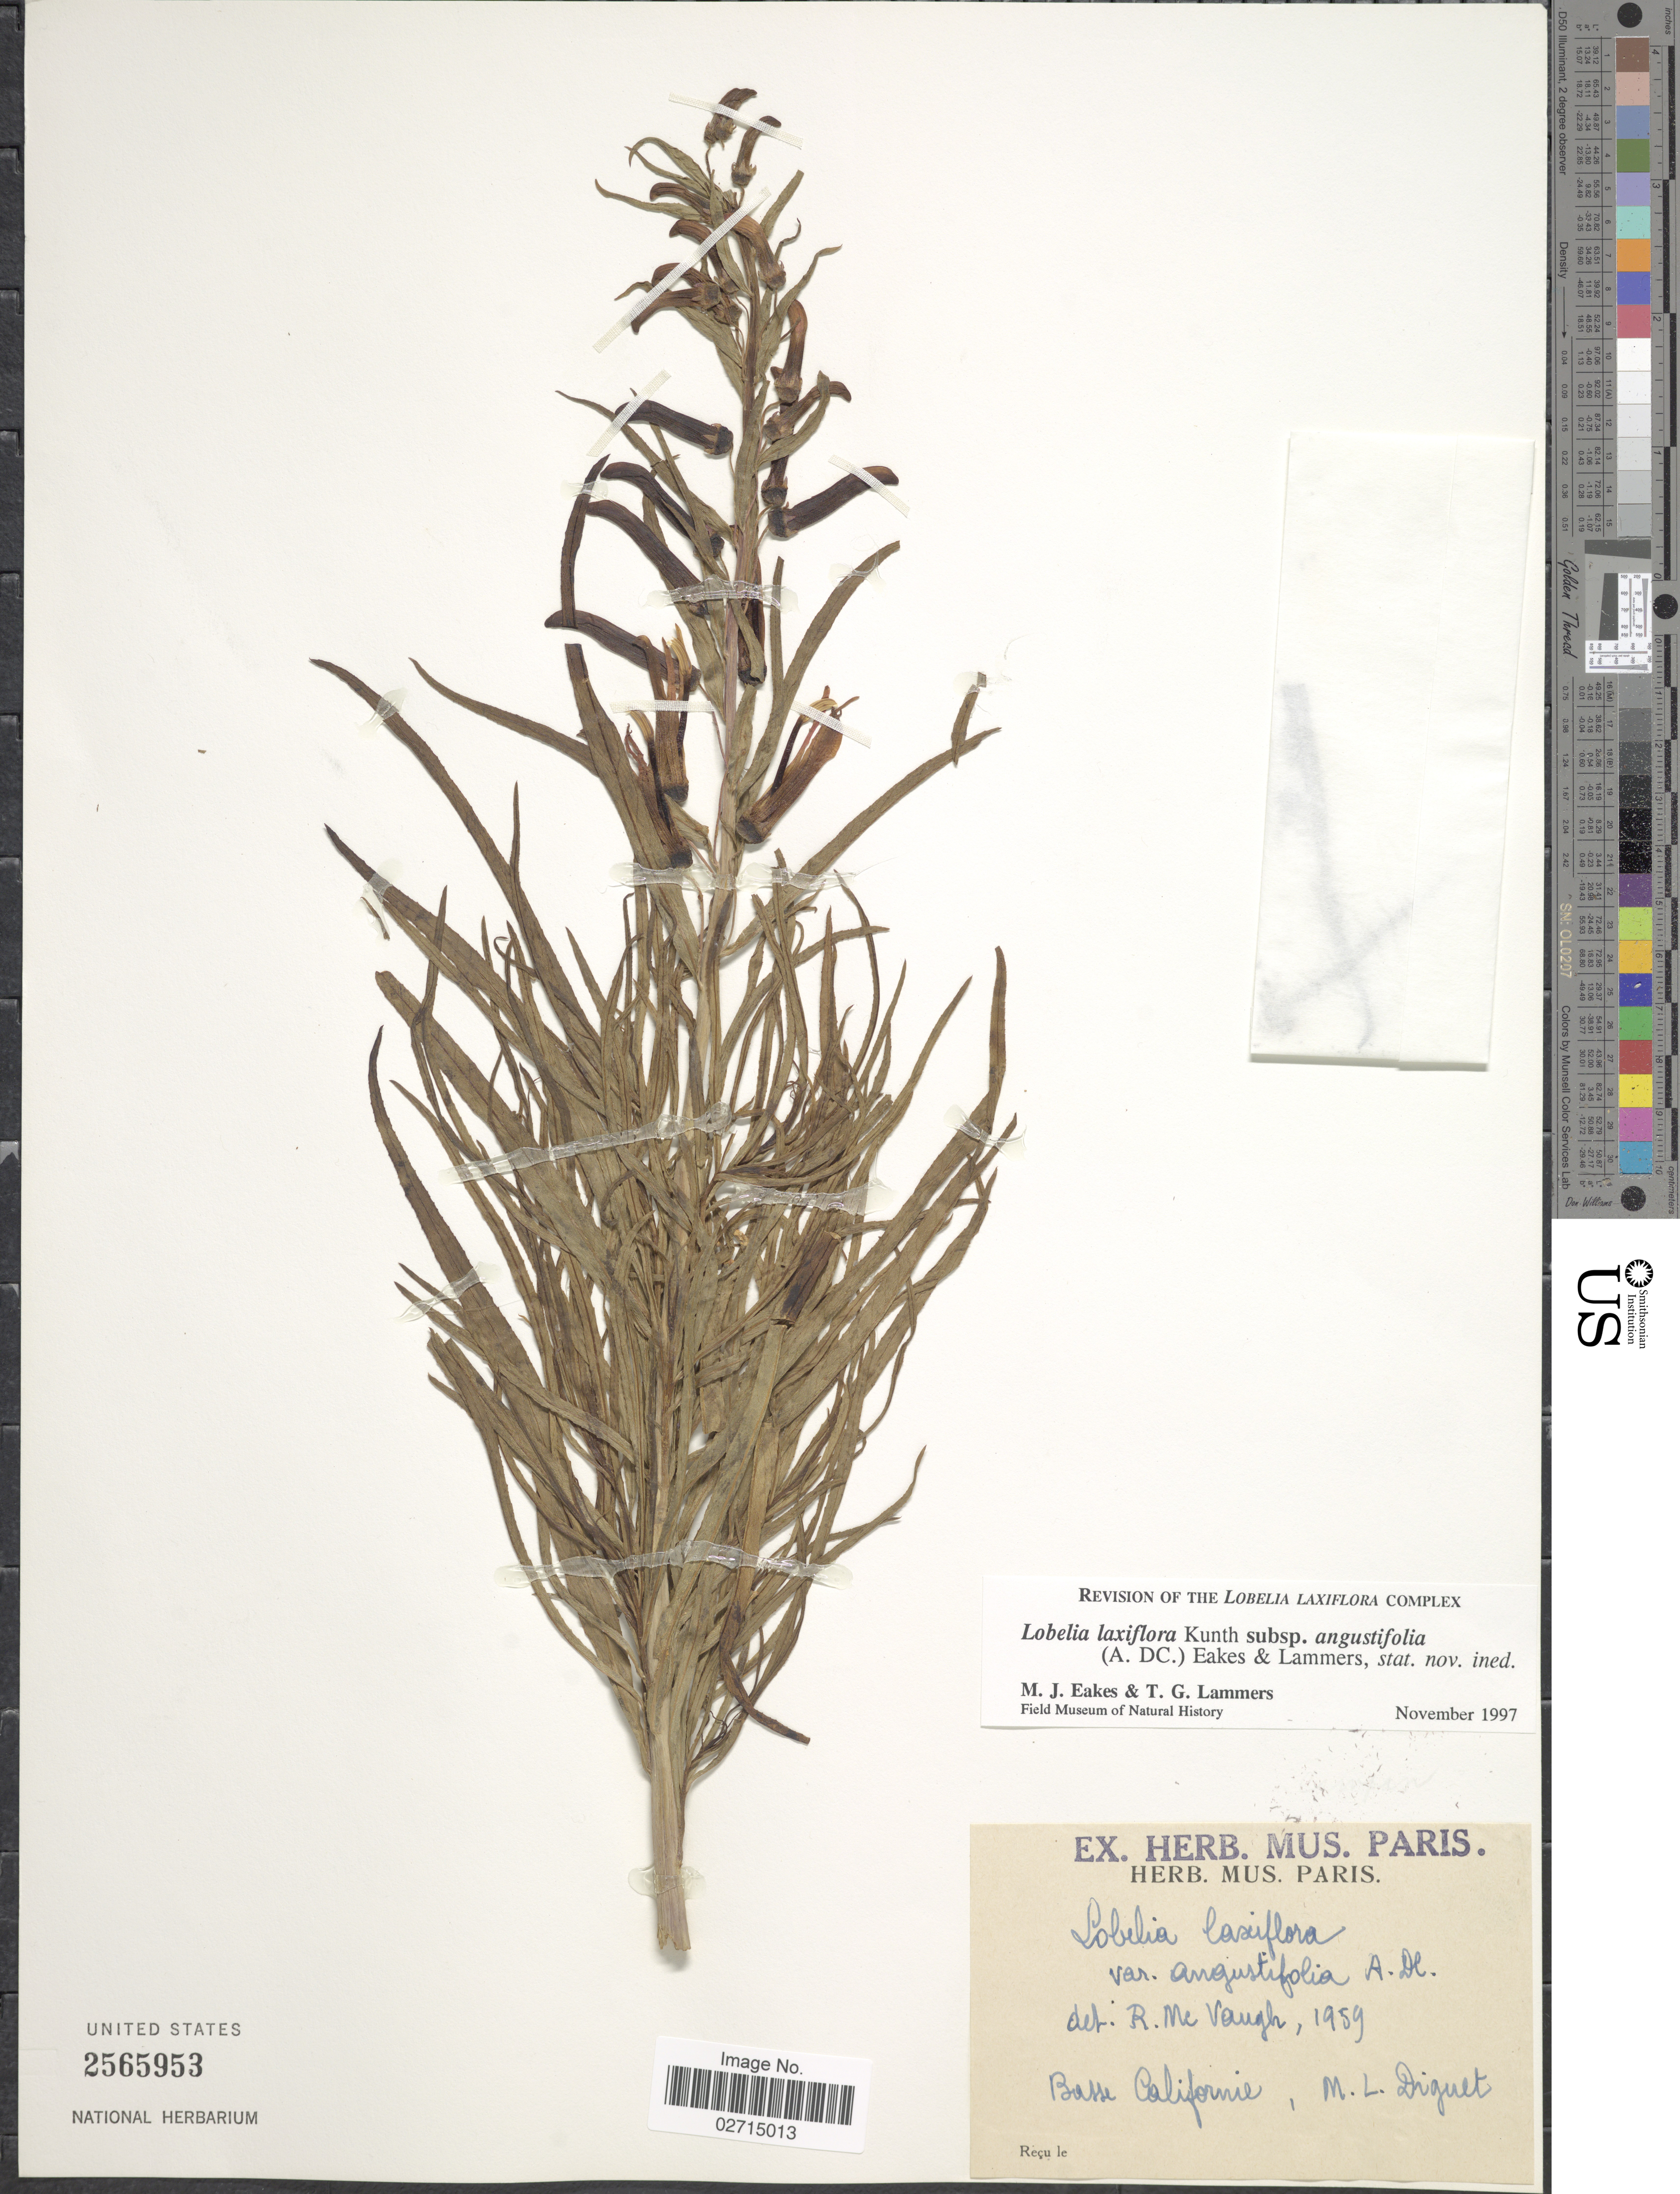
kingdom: Plantae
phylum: Tracheophyta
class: Magnoliopsida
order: Asterales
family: Campanulaceae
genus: Leptocodon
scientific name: Leptocodon laxiflora var. angustifolia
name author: A. DC.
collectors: L. Diquet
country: Mexico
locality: Basse Californie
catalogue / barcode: US 2565953